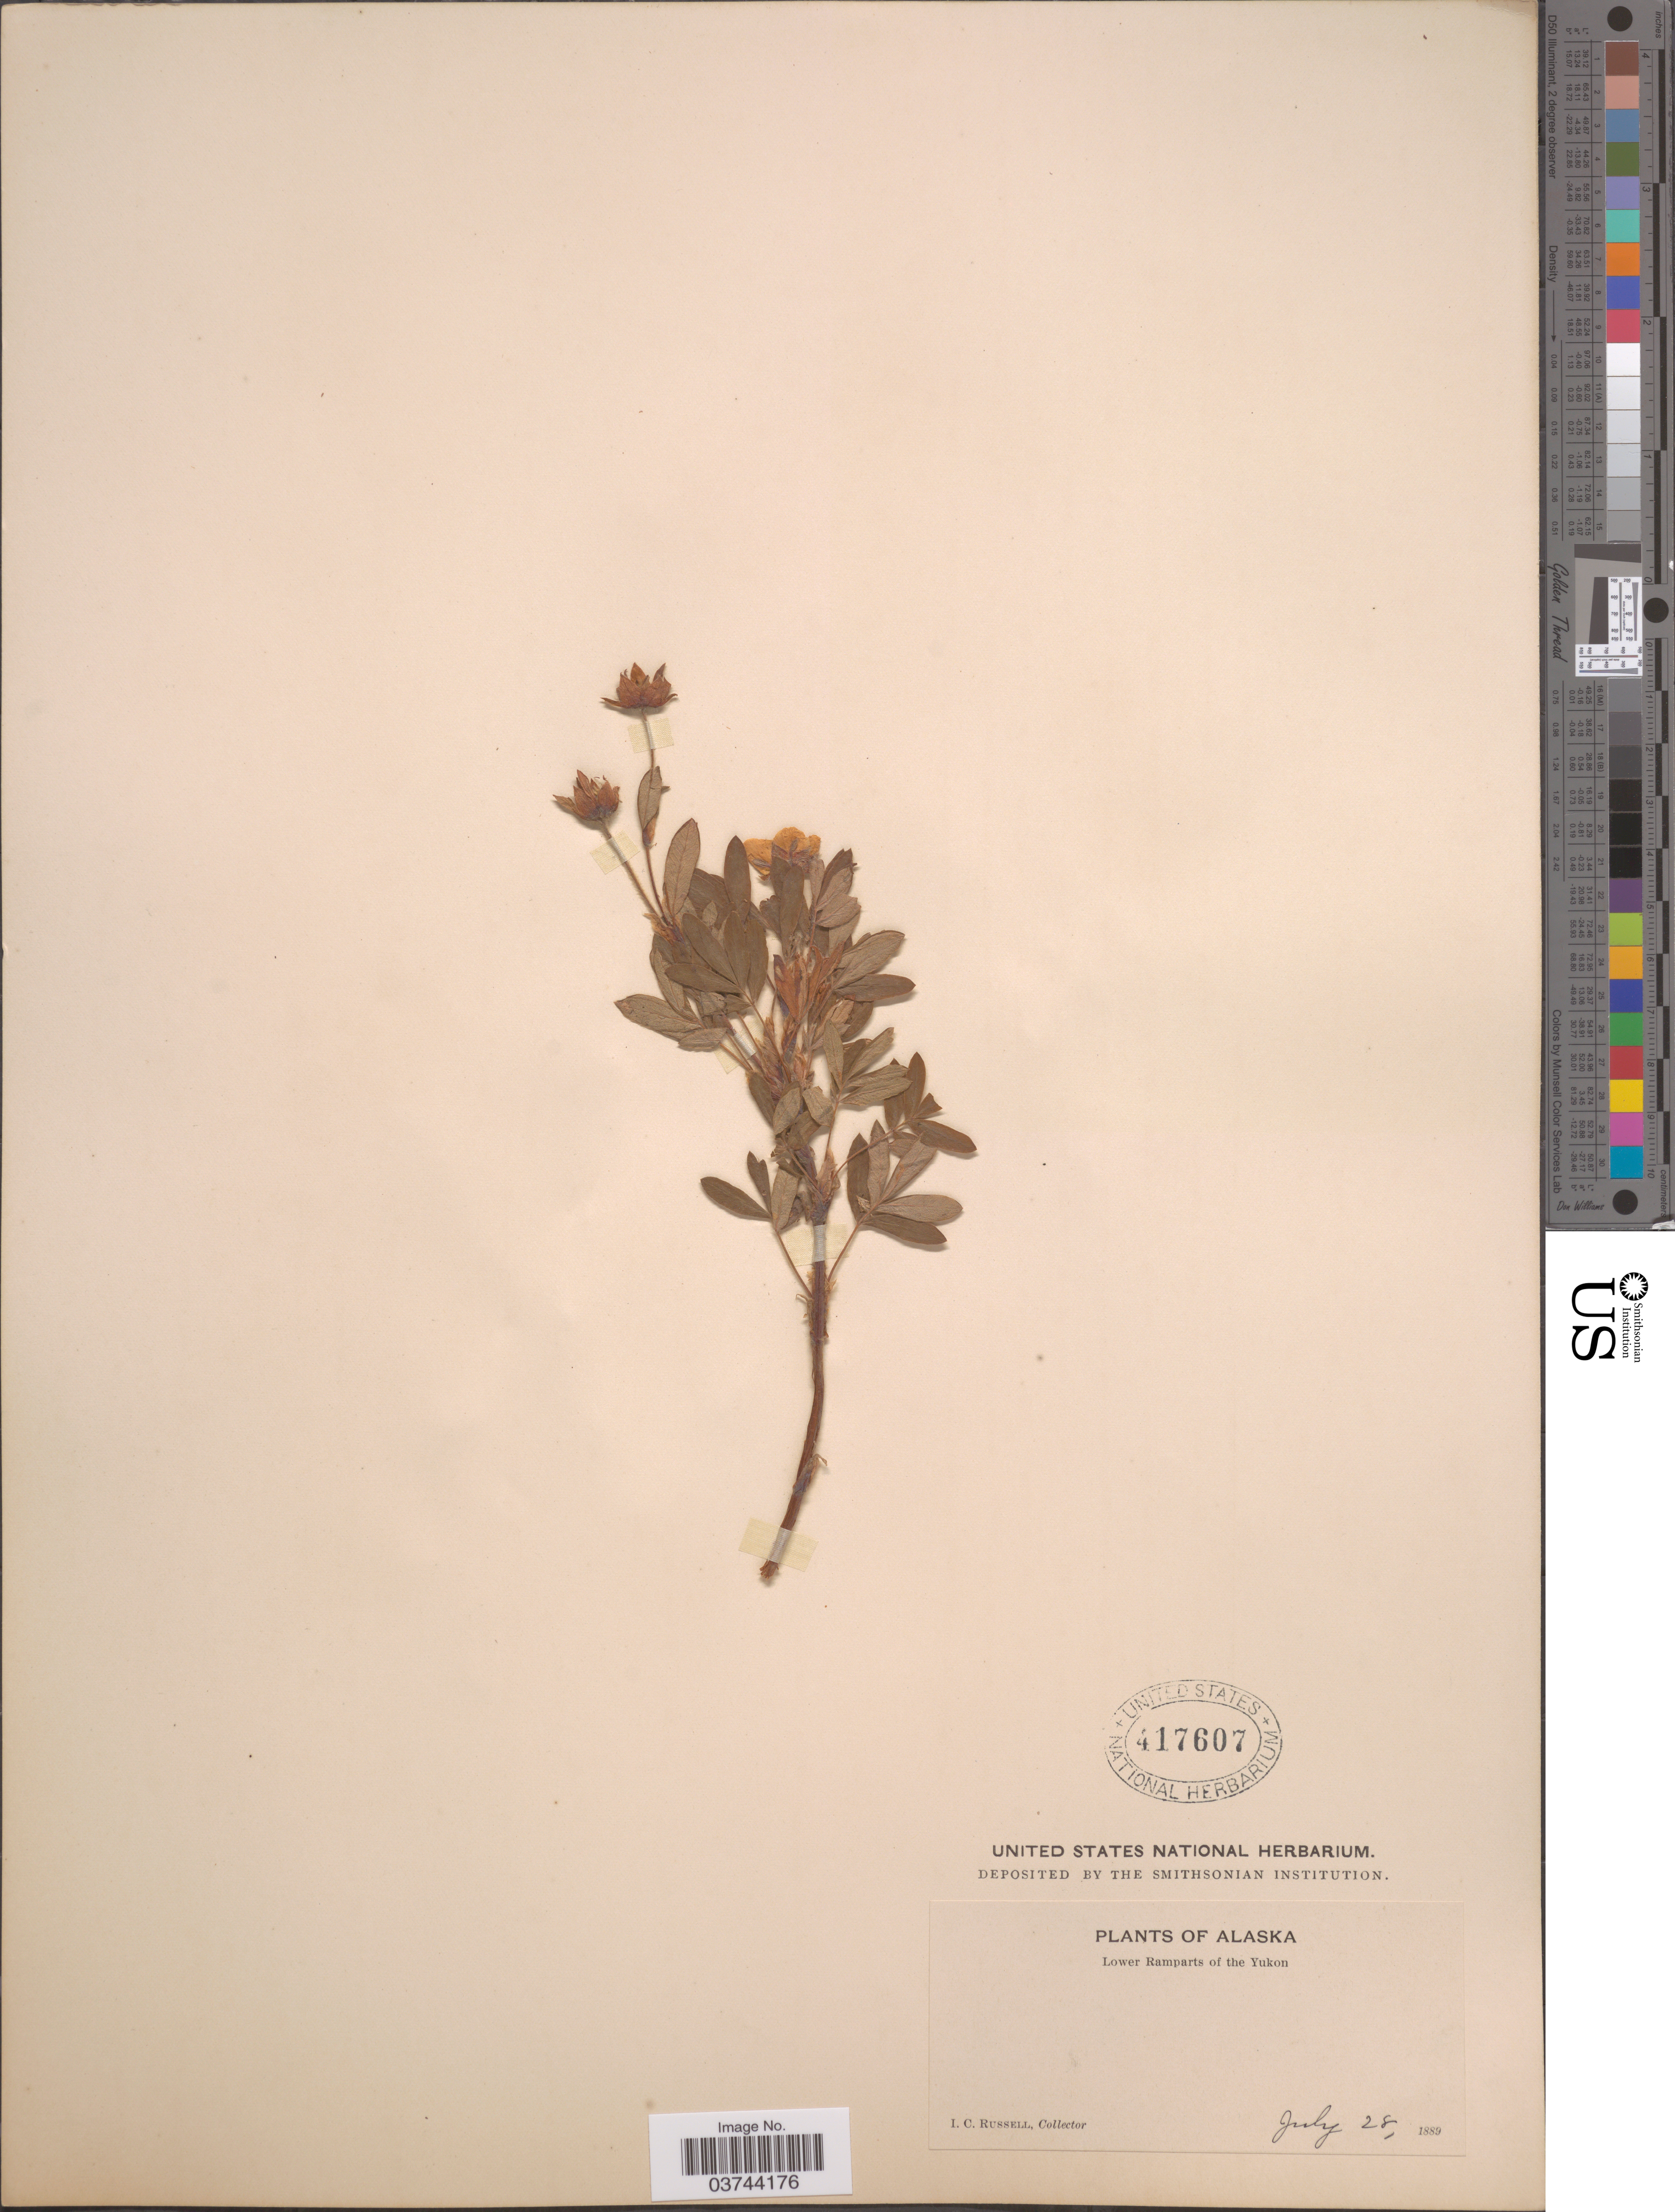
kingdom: Plantae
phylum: Tracheophyta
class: Magnoliopsida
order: Rosales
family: Rosaceae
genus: Dasiphora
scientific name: Dasiphora fruticosa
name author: (L.) Rydb.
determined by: Strong, Mark T., (BOT), Smithsonian Institution - National Museum of Natural History (UNITED STATES)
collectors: I. C. Russell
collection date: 1889-07-28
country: United States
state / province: Alaska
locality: Lower Ramparts of the Yukon.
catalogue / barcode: US 417607